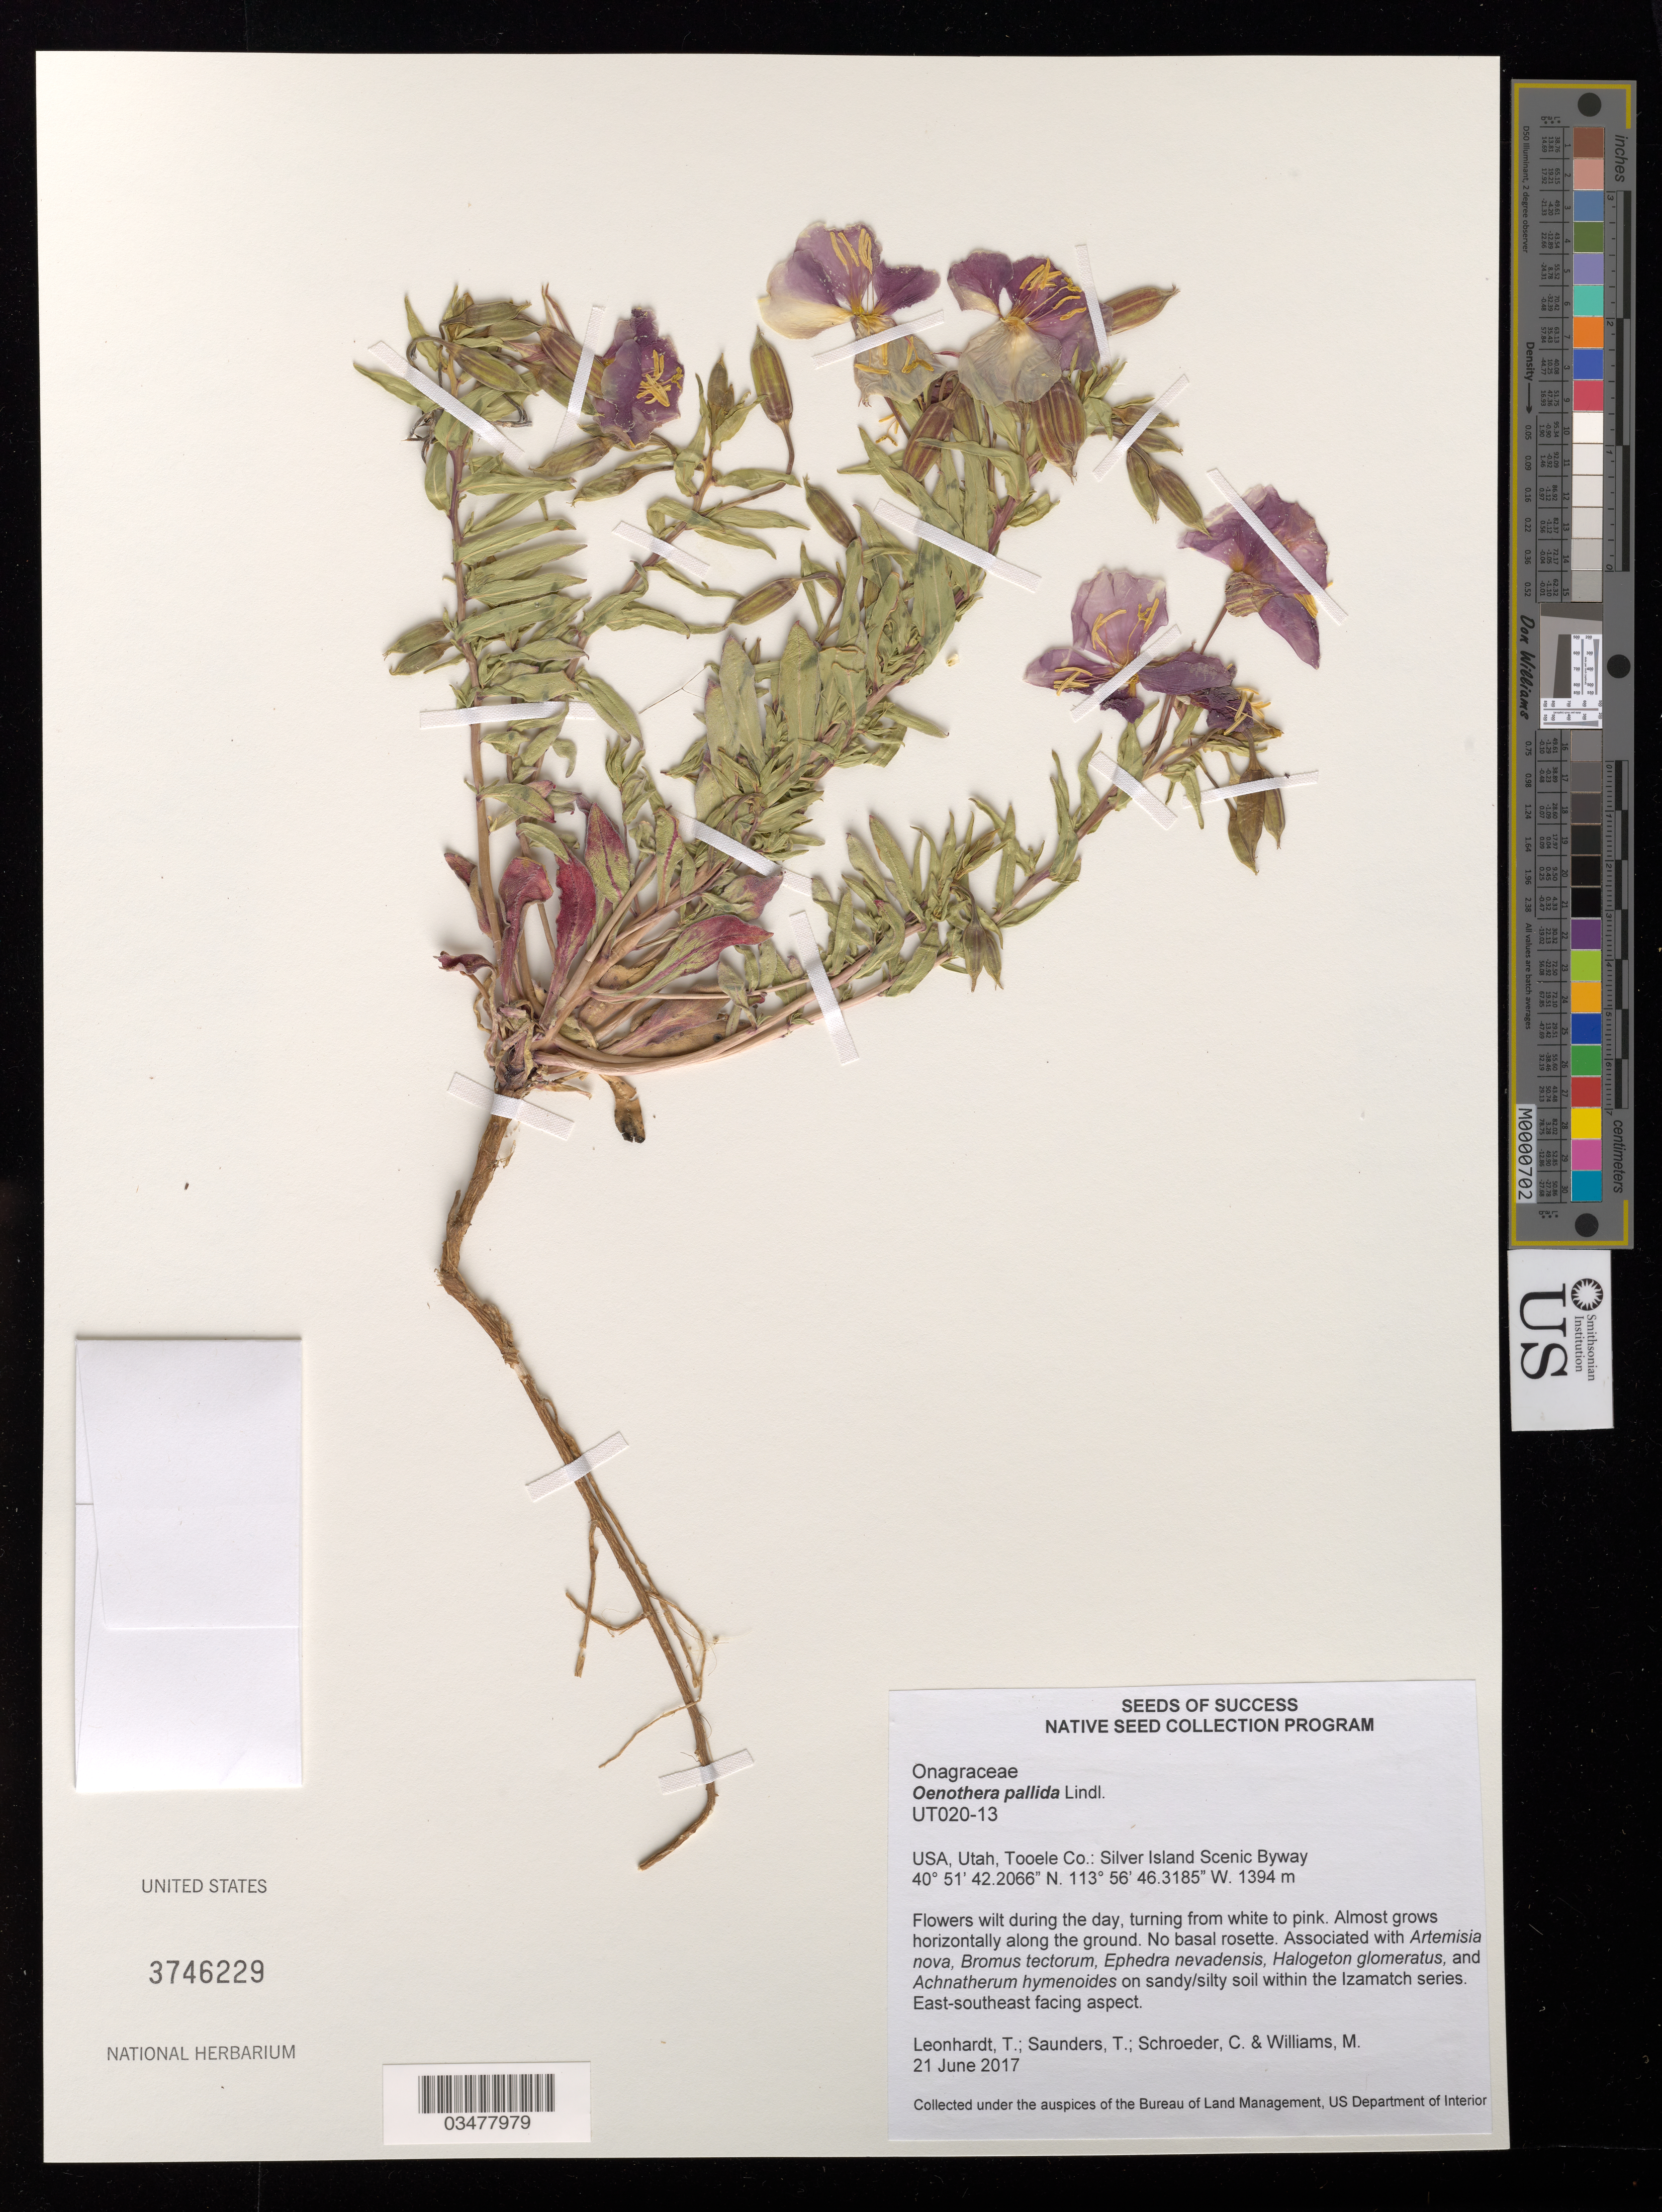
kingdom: Plantae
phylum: Tracheophyta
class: Magnoliopsida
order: Myrtales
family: Onagraceae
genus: Oenothera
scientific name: Oenothera pallida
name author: Lindl.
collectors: T. Leonhardt, T. Saunders, M. Williams & C. Schroeder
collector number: UT020-13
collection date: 2017-06-21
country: United States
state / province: Utah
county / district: Tooele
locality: Silver Island Scenic Byway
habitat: Sandy/silty soil. With Artemisia nova, Bromus tectorum, Ephedra nevadensis, etc.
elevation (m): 1394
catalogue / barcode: US 3746229